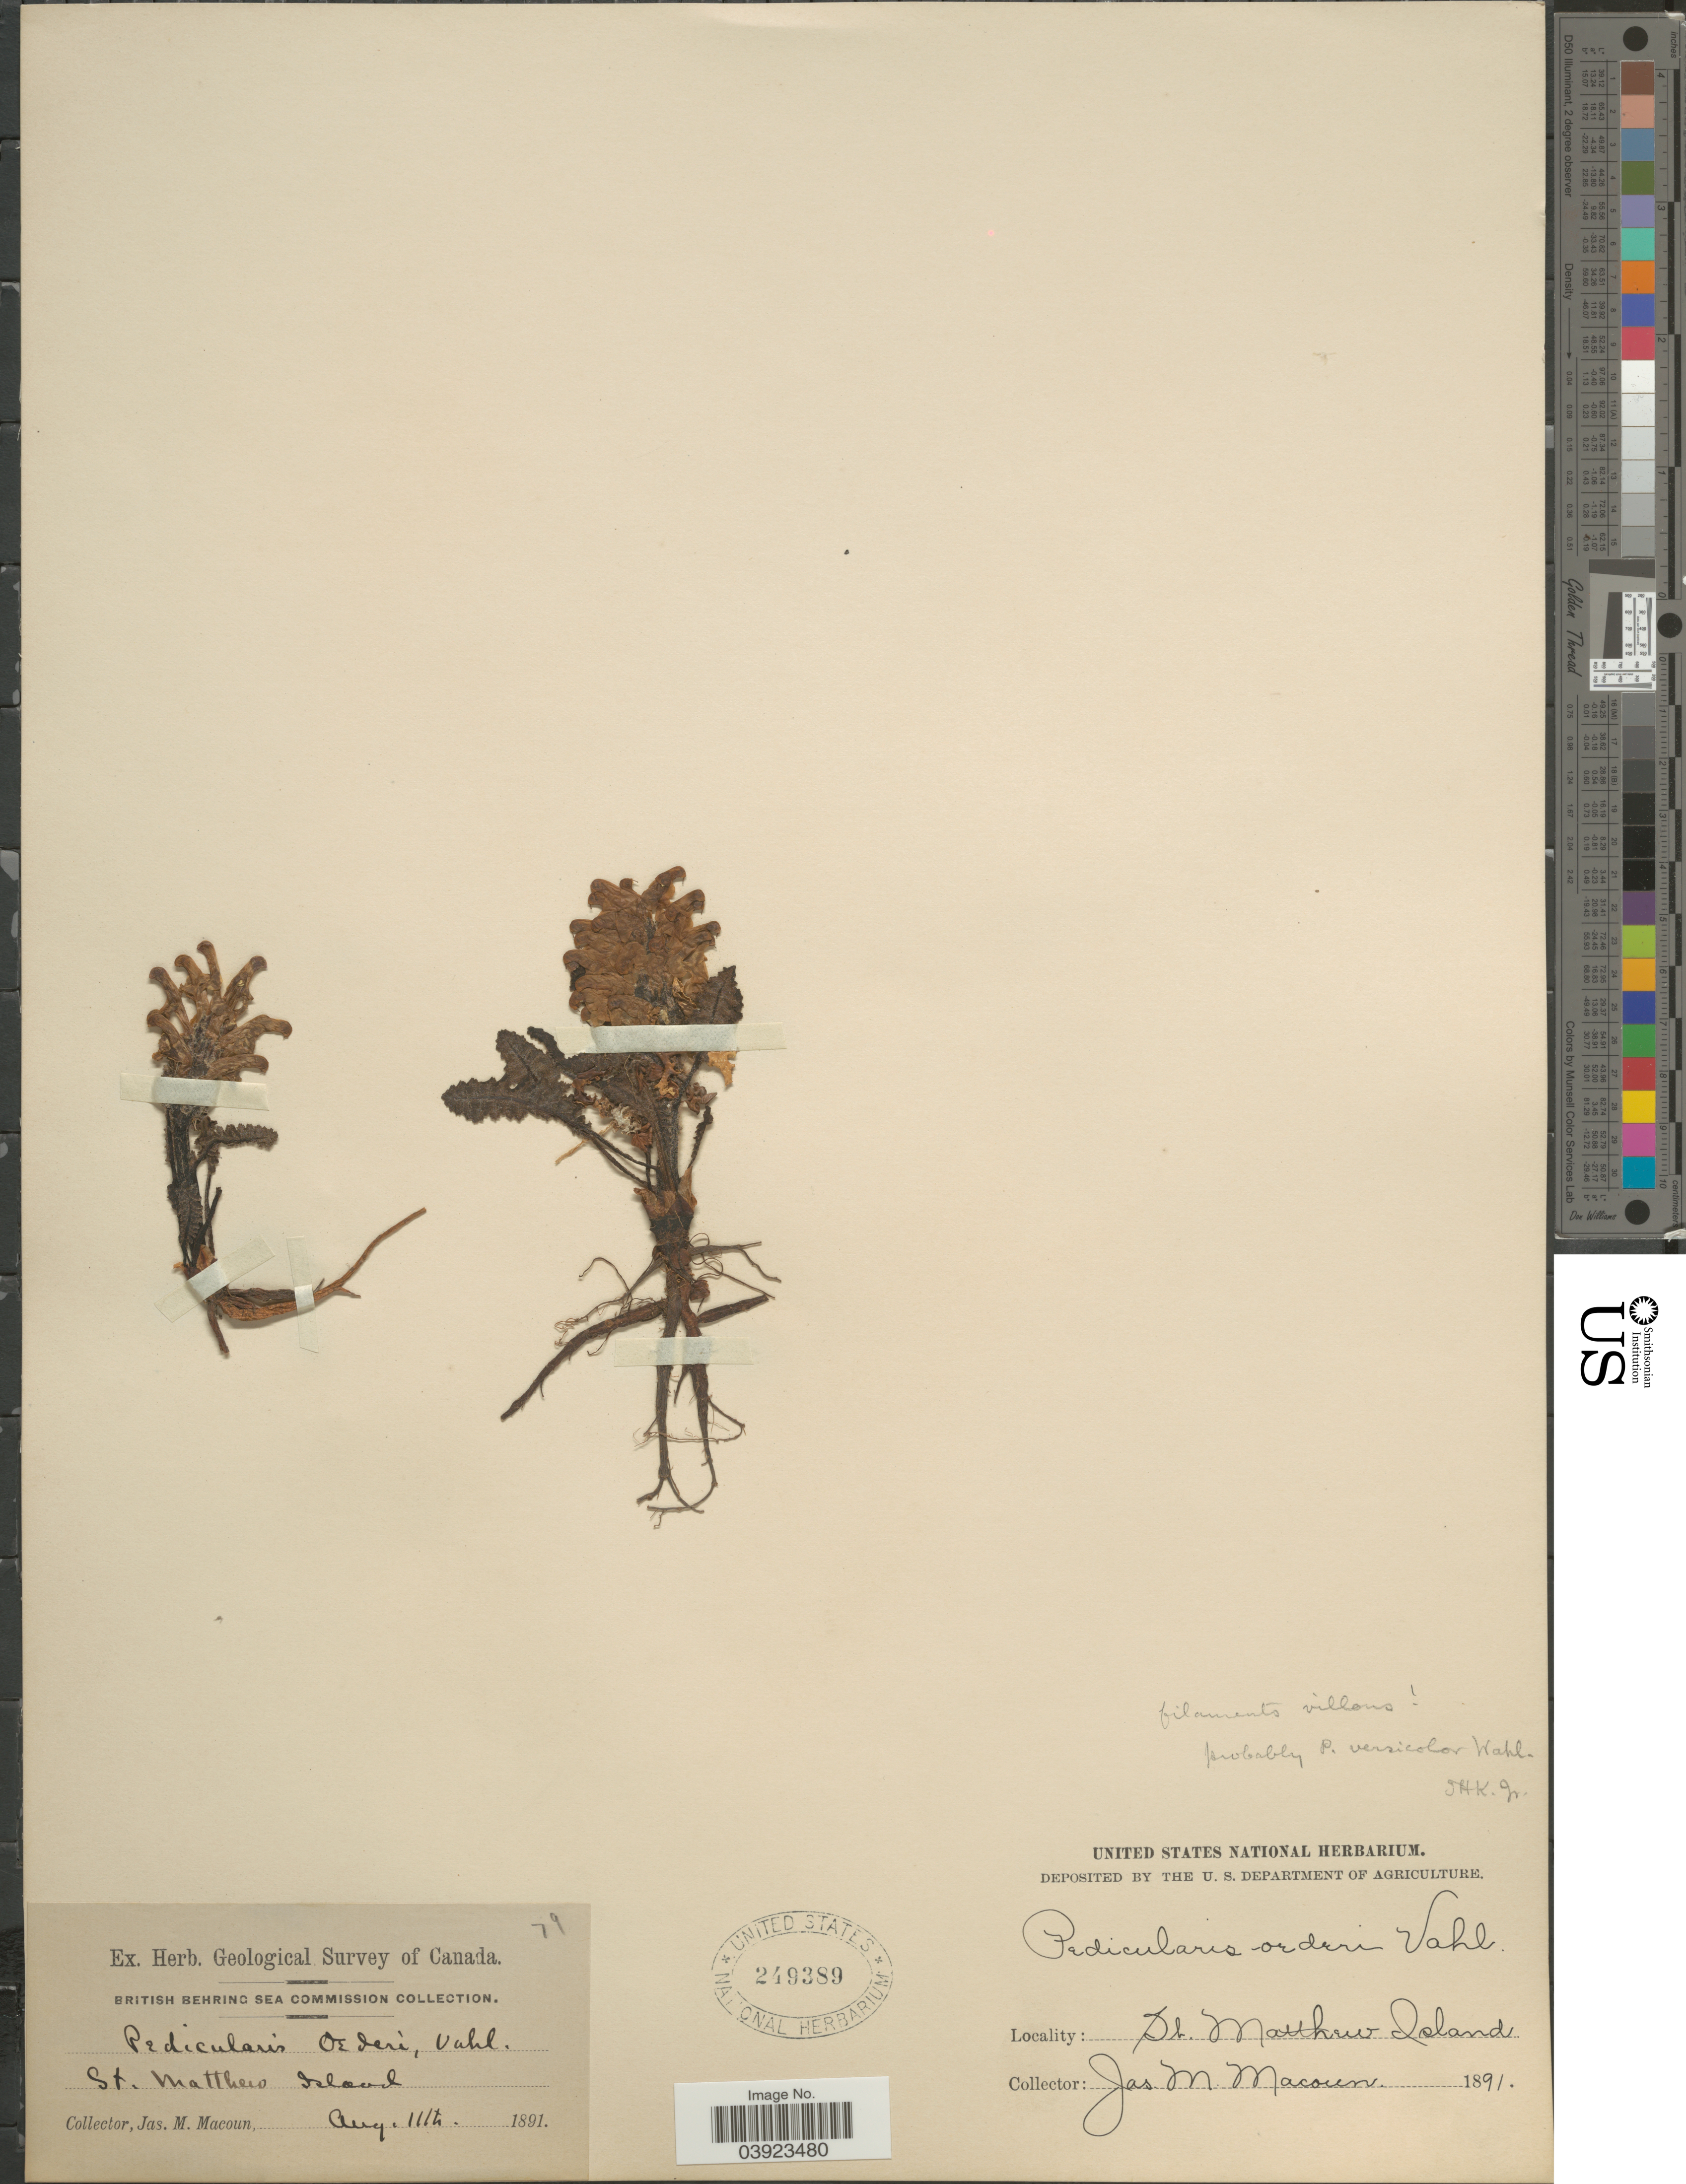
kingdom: Plantae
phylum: Tracheophyta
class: Magnoliopsida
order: Lamiales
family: Orobanchaceae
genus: Pedicularis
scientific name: Pedicularis versicolor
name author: Wahlenb.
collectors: J. M. Macoun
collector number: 79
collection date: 1891-08-11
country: United States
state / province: Alaska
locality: St. Matthew Island.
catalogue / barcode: US 249389